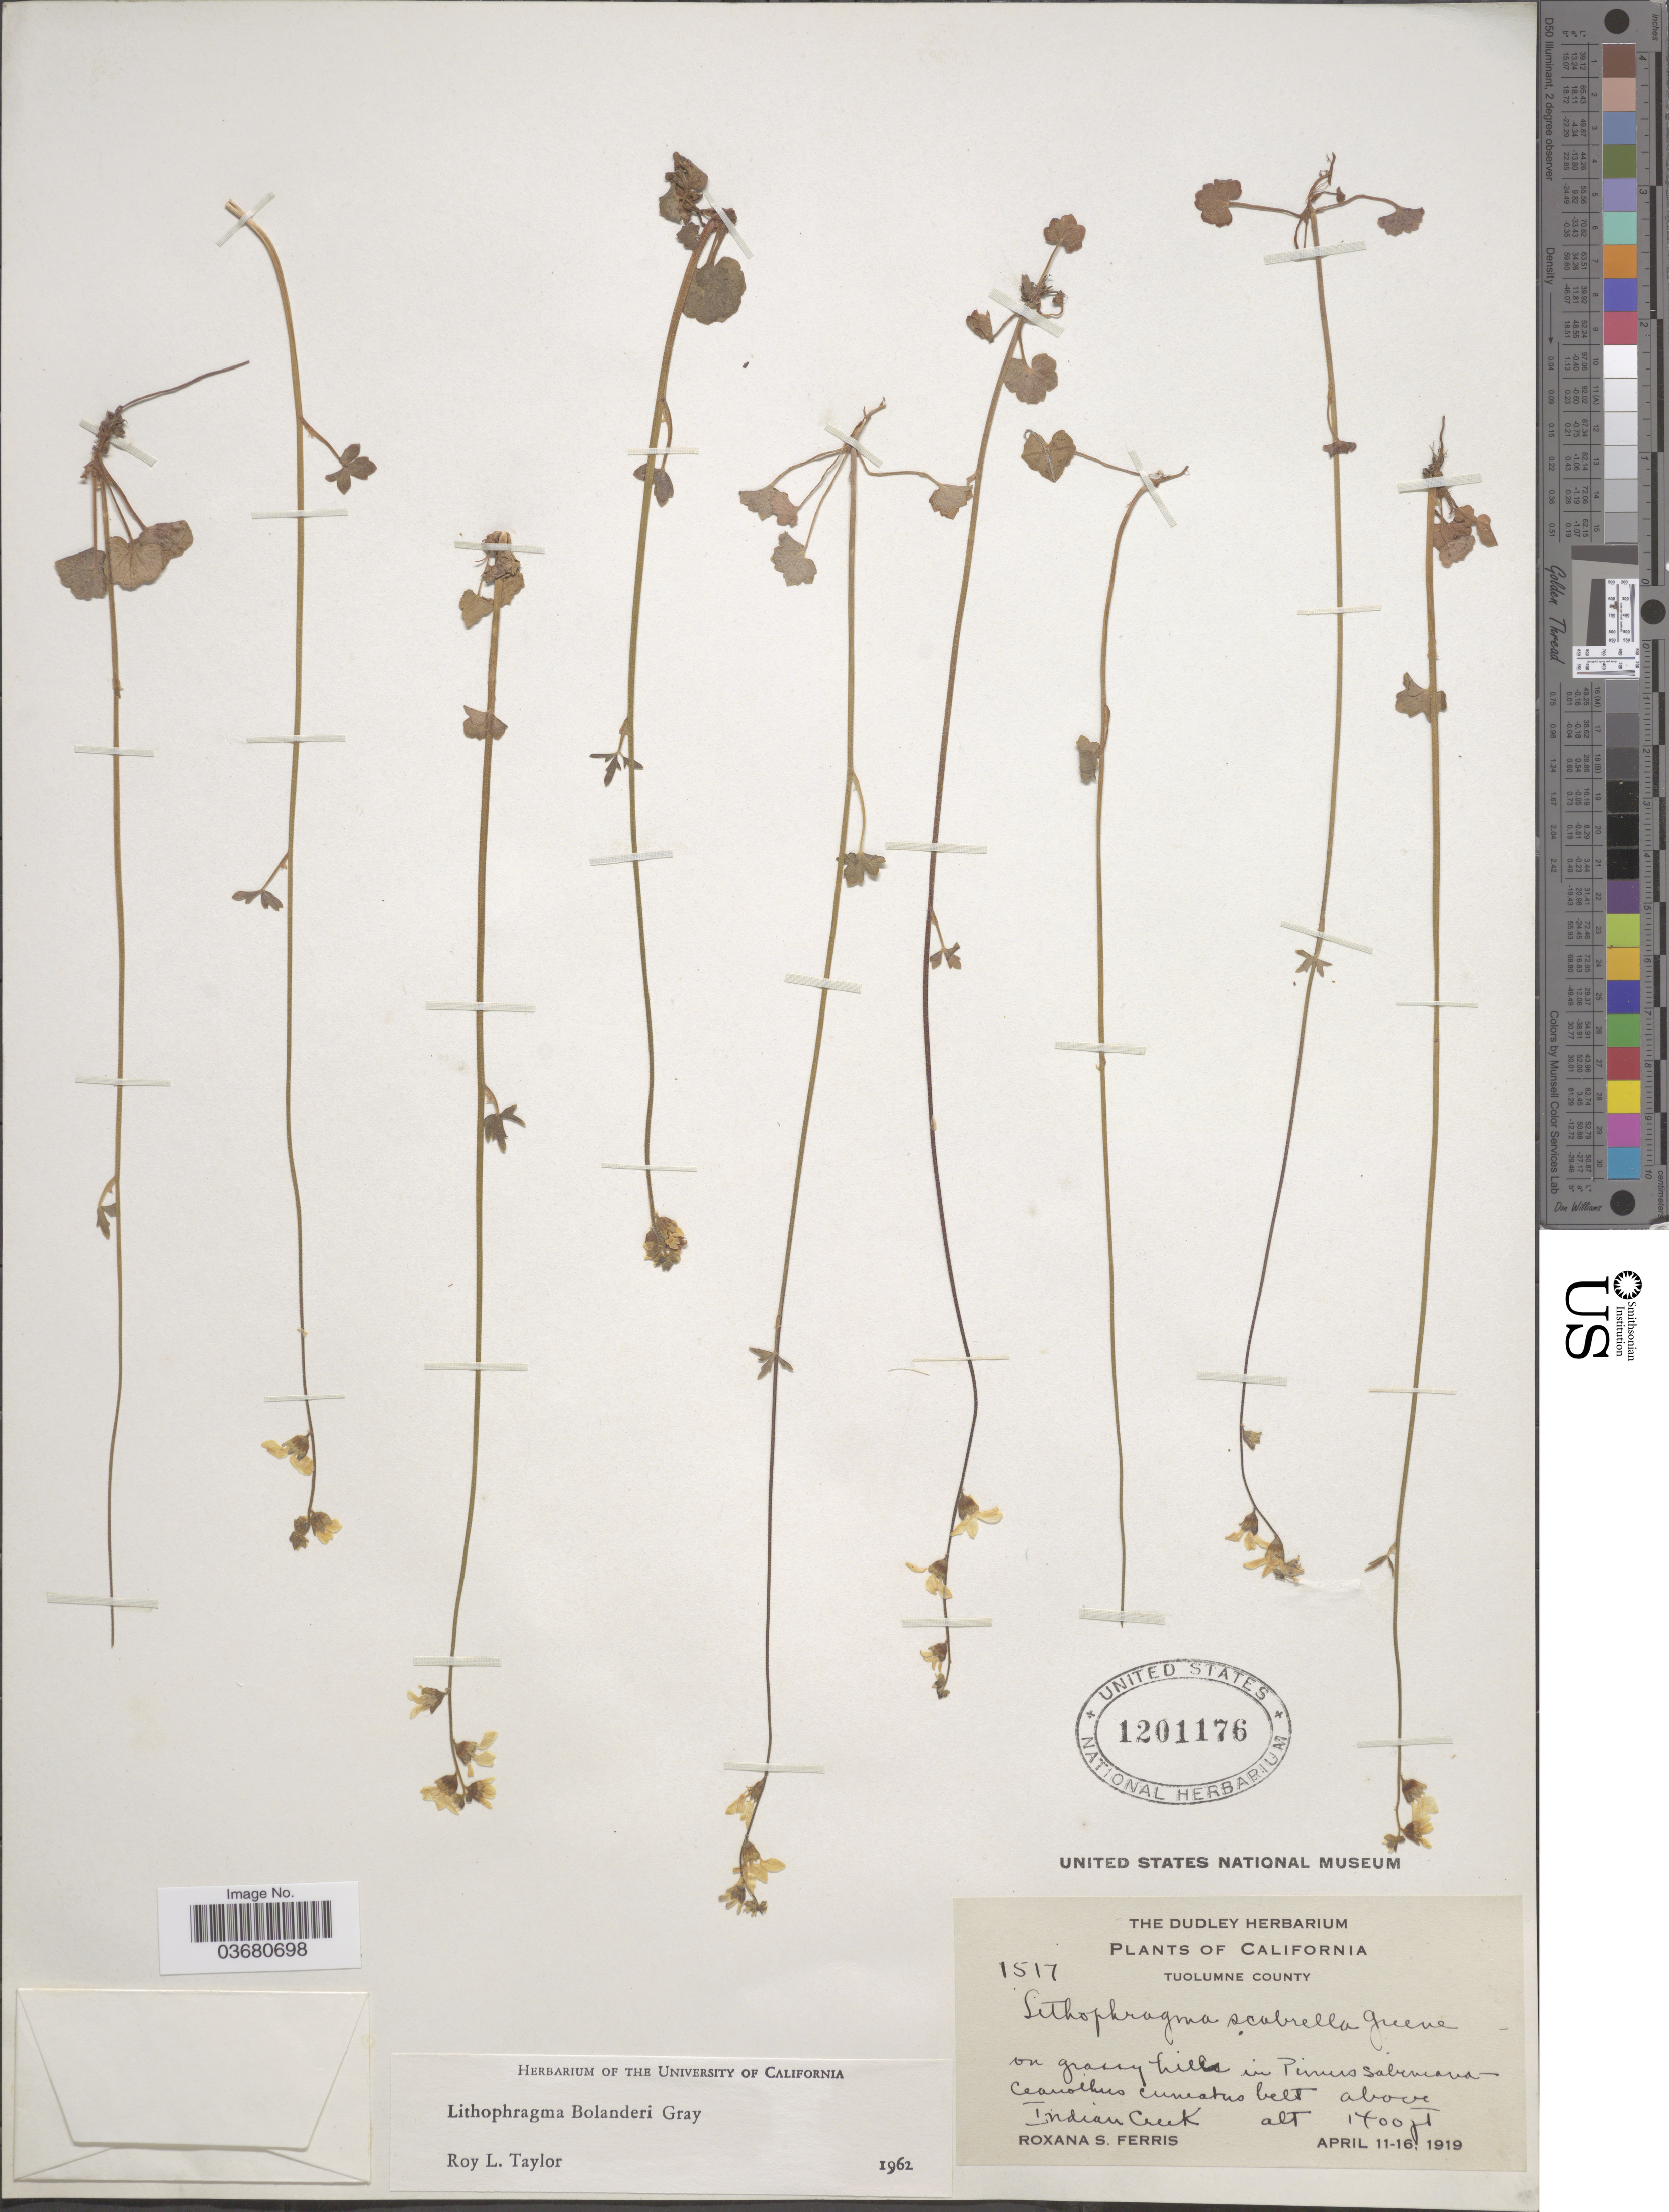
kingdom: Plantae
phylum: Tracheophyta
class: Magnoliopsida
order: Saxifragales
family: Saxifragaceae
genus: Lithophragma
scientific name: Lithophragma bolanderi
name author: A. Gray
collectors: R. S. Ferris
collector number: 1517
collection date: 1919-04-11/1919-04-16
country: United States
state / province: California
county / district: Tuolumne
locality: Tuolumne County. Above Indian Creek.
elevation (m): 427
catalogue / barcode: US 1201176